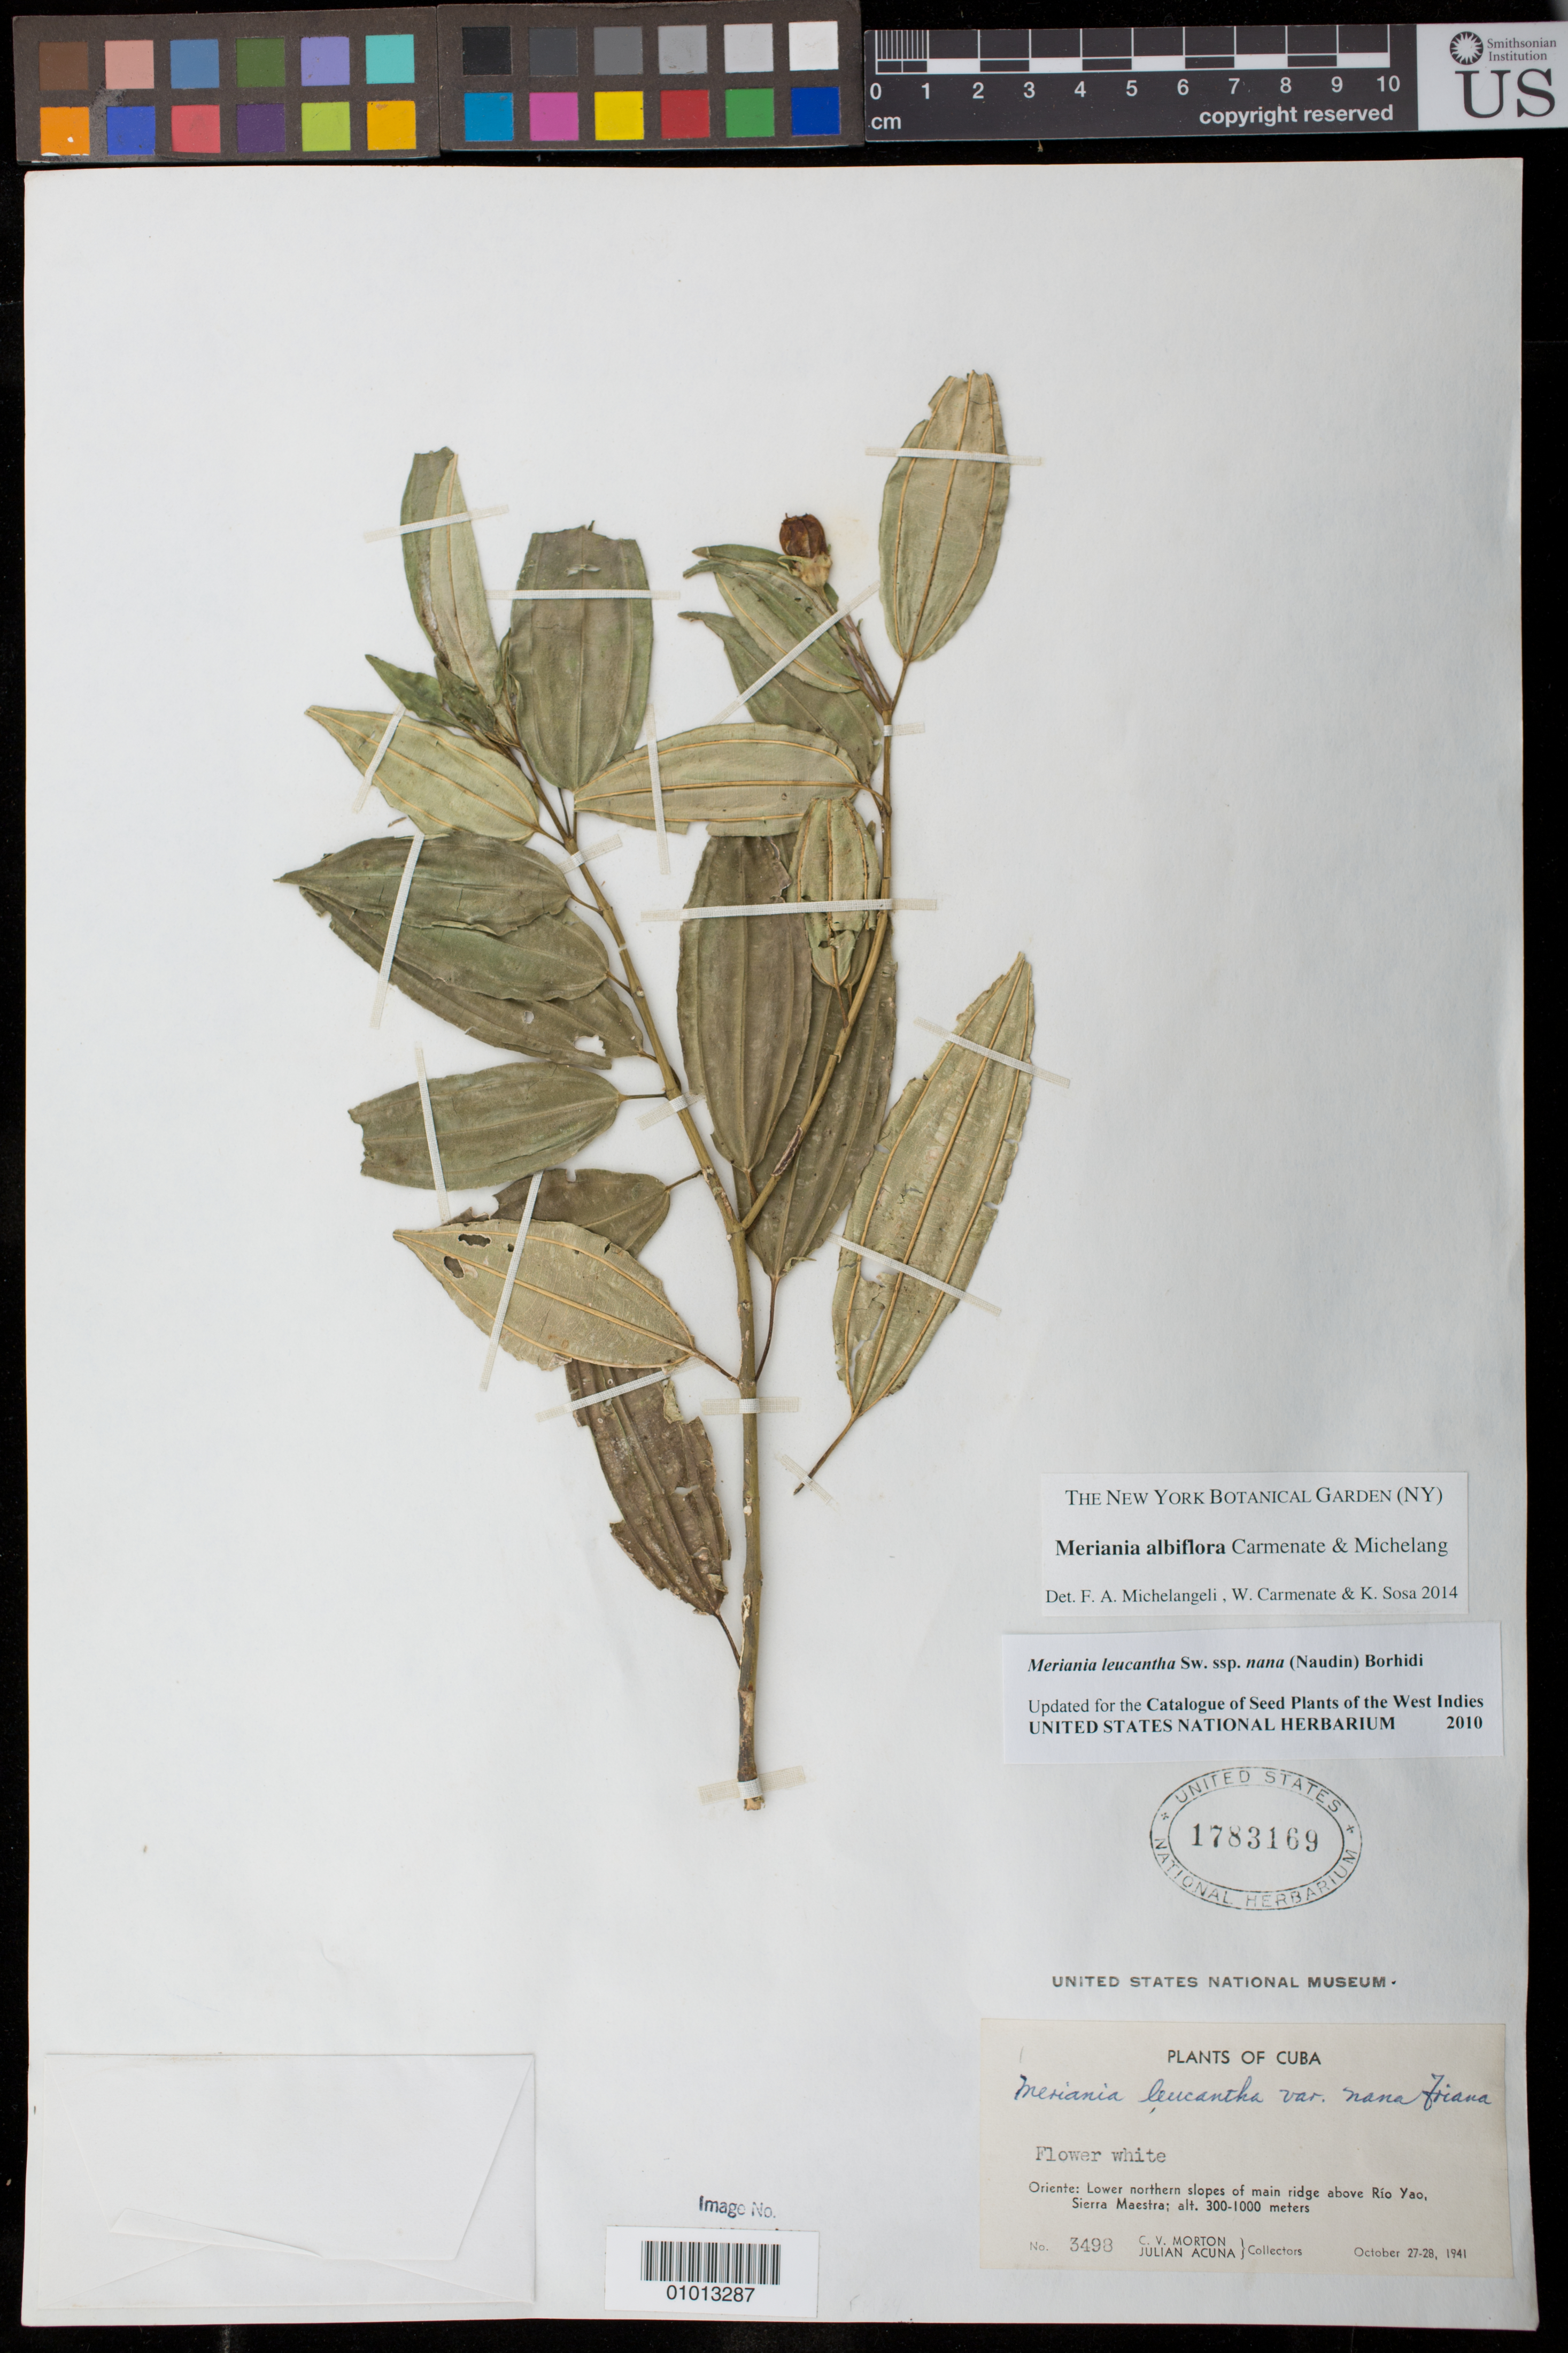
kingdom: Plantae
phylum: Tracheophyta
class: Magnoliopsida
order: Myrtales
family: Melastomataceae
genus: Meriania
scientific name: Meriania albiflora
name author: Carmenate & Michelang.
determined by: Michelangeli, F. A.; Carmenate, W.; Sosa, K.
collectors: C. V. Morton & J. Acuña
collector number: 3498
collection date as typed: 27 Oct 1941 to Oct 28 1941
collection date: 1941-10-27/1941-10-28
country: Cuba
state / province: Granma / Santiago de Cuba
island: Cuba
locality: Lower northern slopes of main ridge above Río Yao, Sierra Maestra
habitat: Lower slopes of main ridge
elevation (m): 300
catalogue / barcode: US 1783169